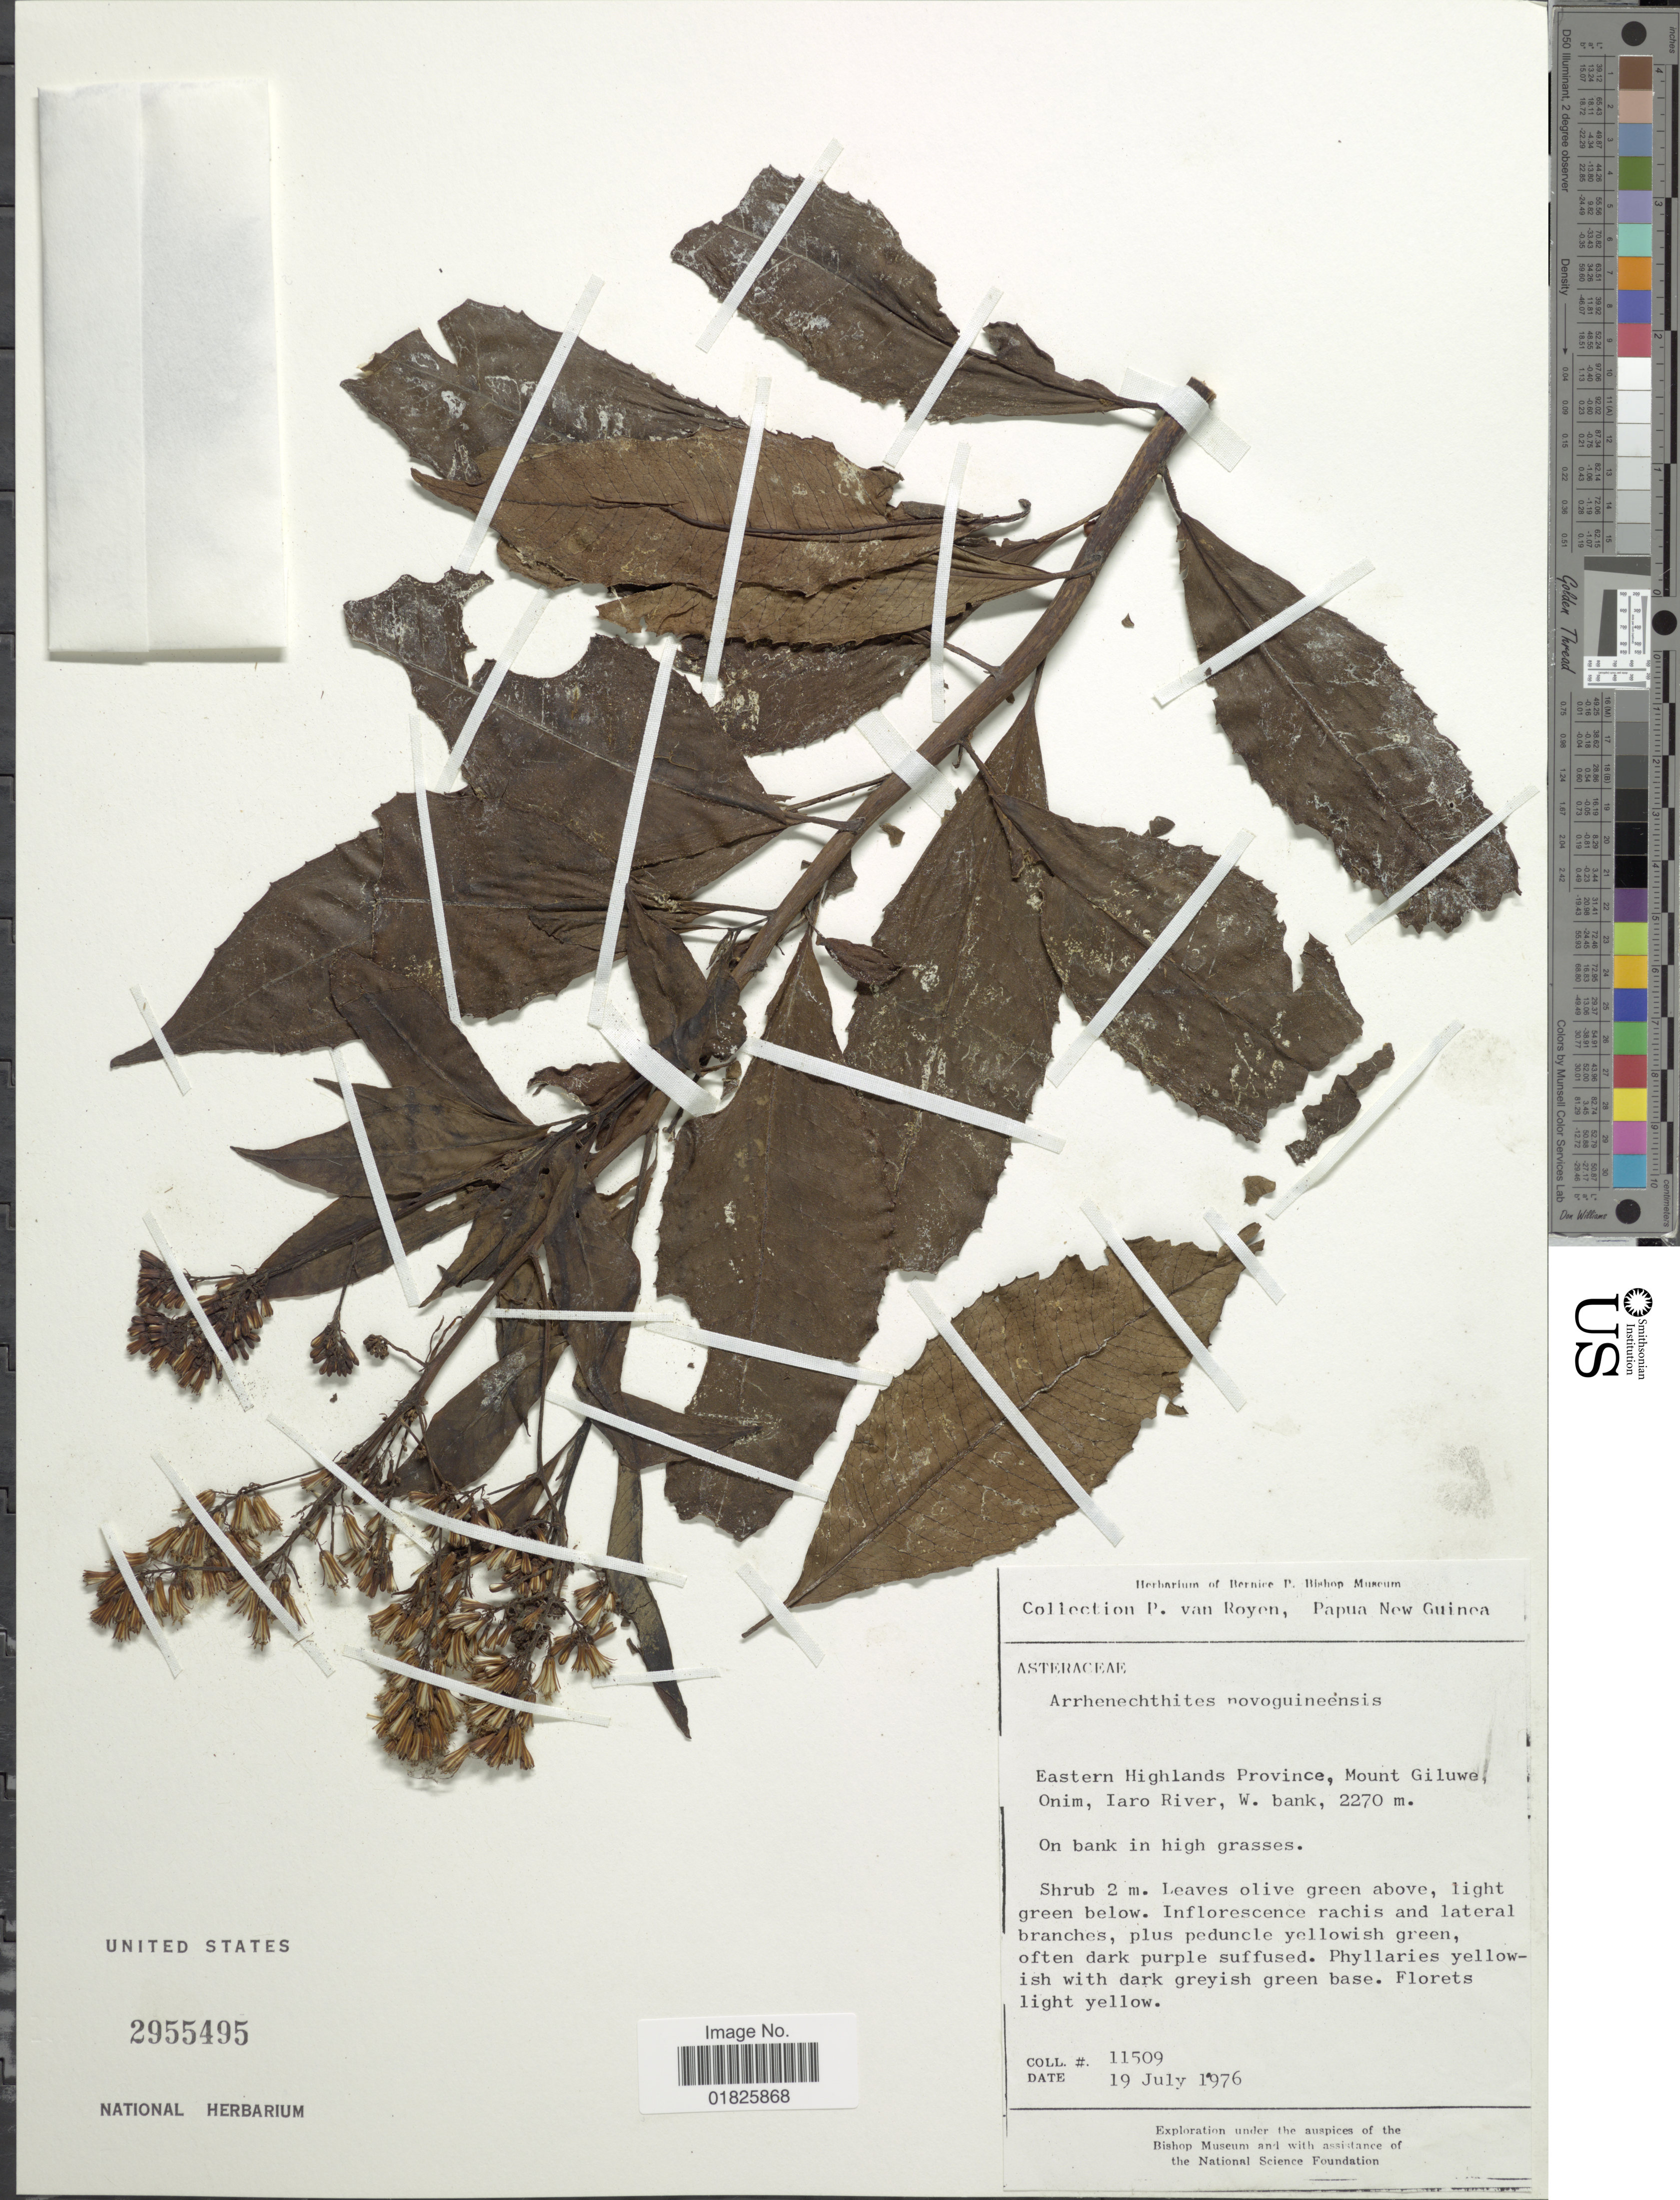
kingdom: Plantae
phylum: Tracheophyta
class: Magnoliopsida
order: Asterales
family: Asteraceae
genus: Arrhenechthites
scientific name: Arrhenechthites novoguineensis subsp. novoguineensis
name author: (S. Moore) Mattf.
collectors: P. van Royen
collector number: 11509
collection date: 1976-07-19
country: Papua New Guinea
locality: Eastern Highlands Province, Mount Giluwe, Onim, Iaro River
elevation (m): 2270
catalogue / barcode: US 2955495